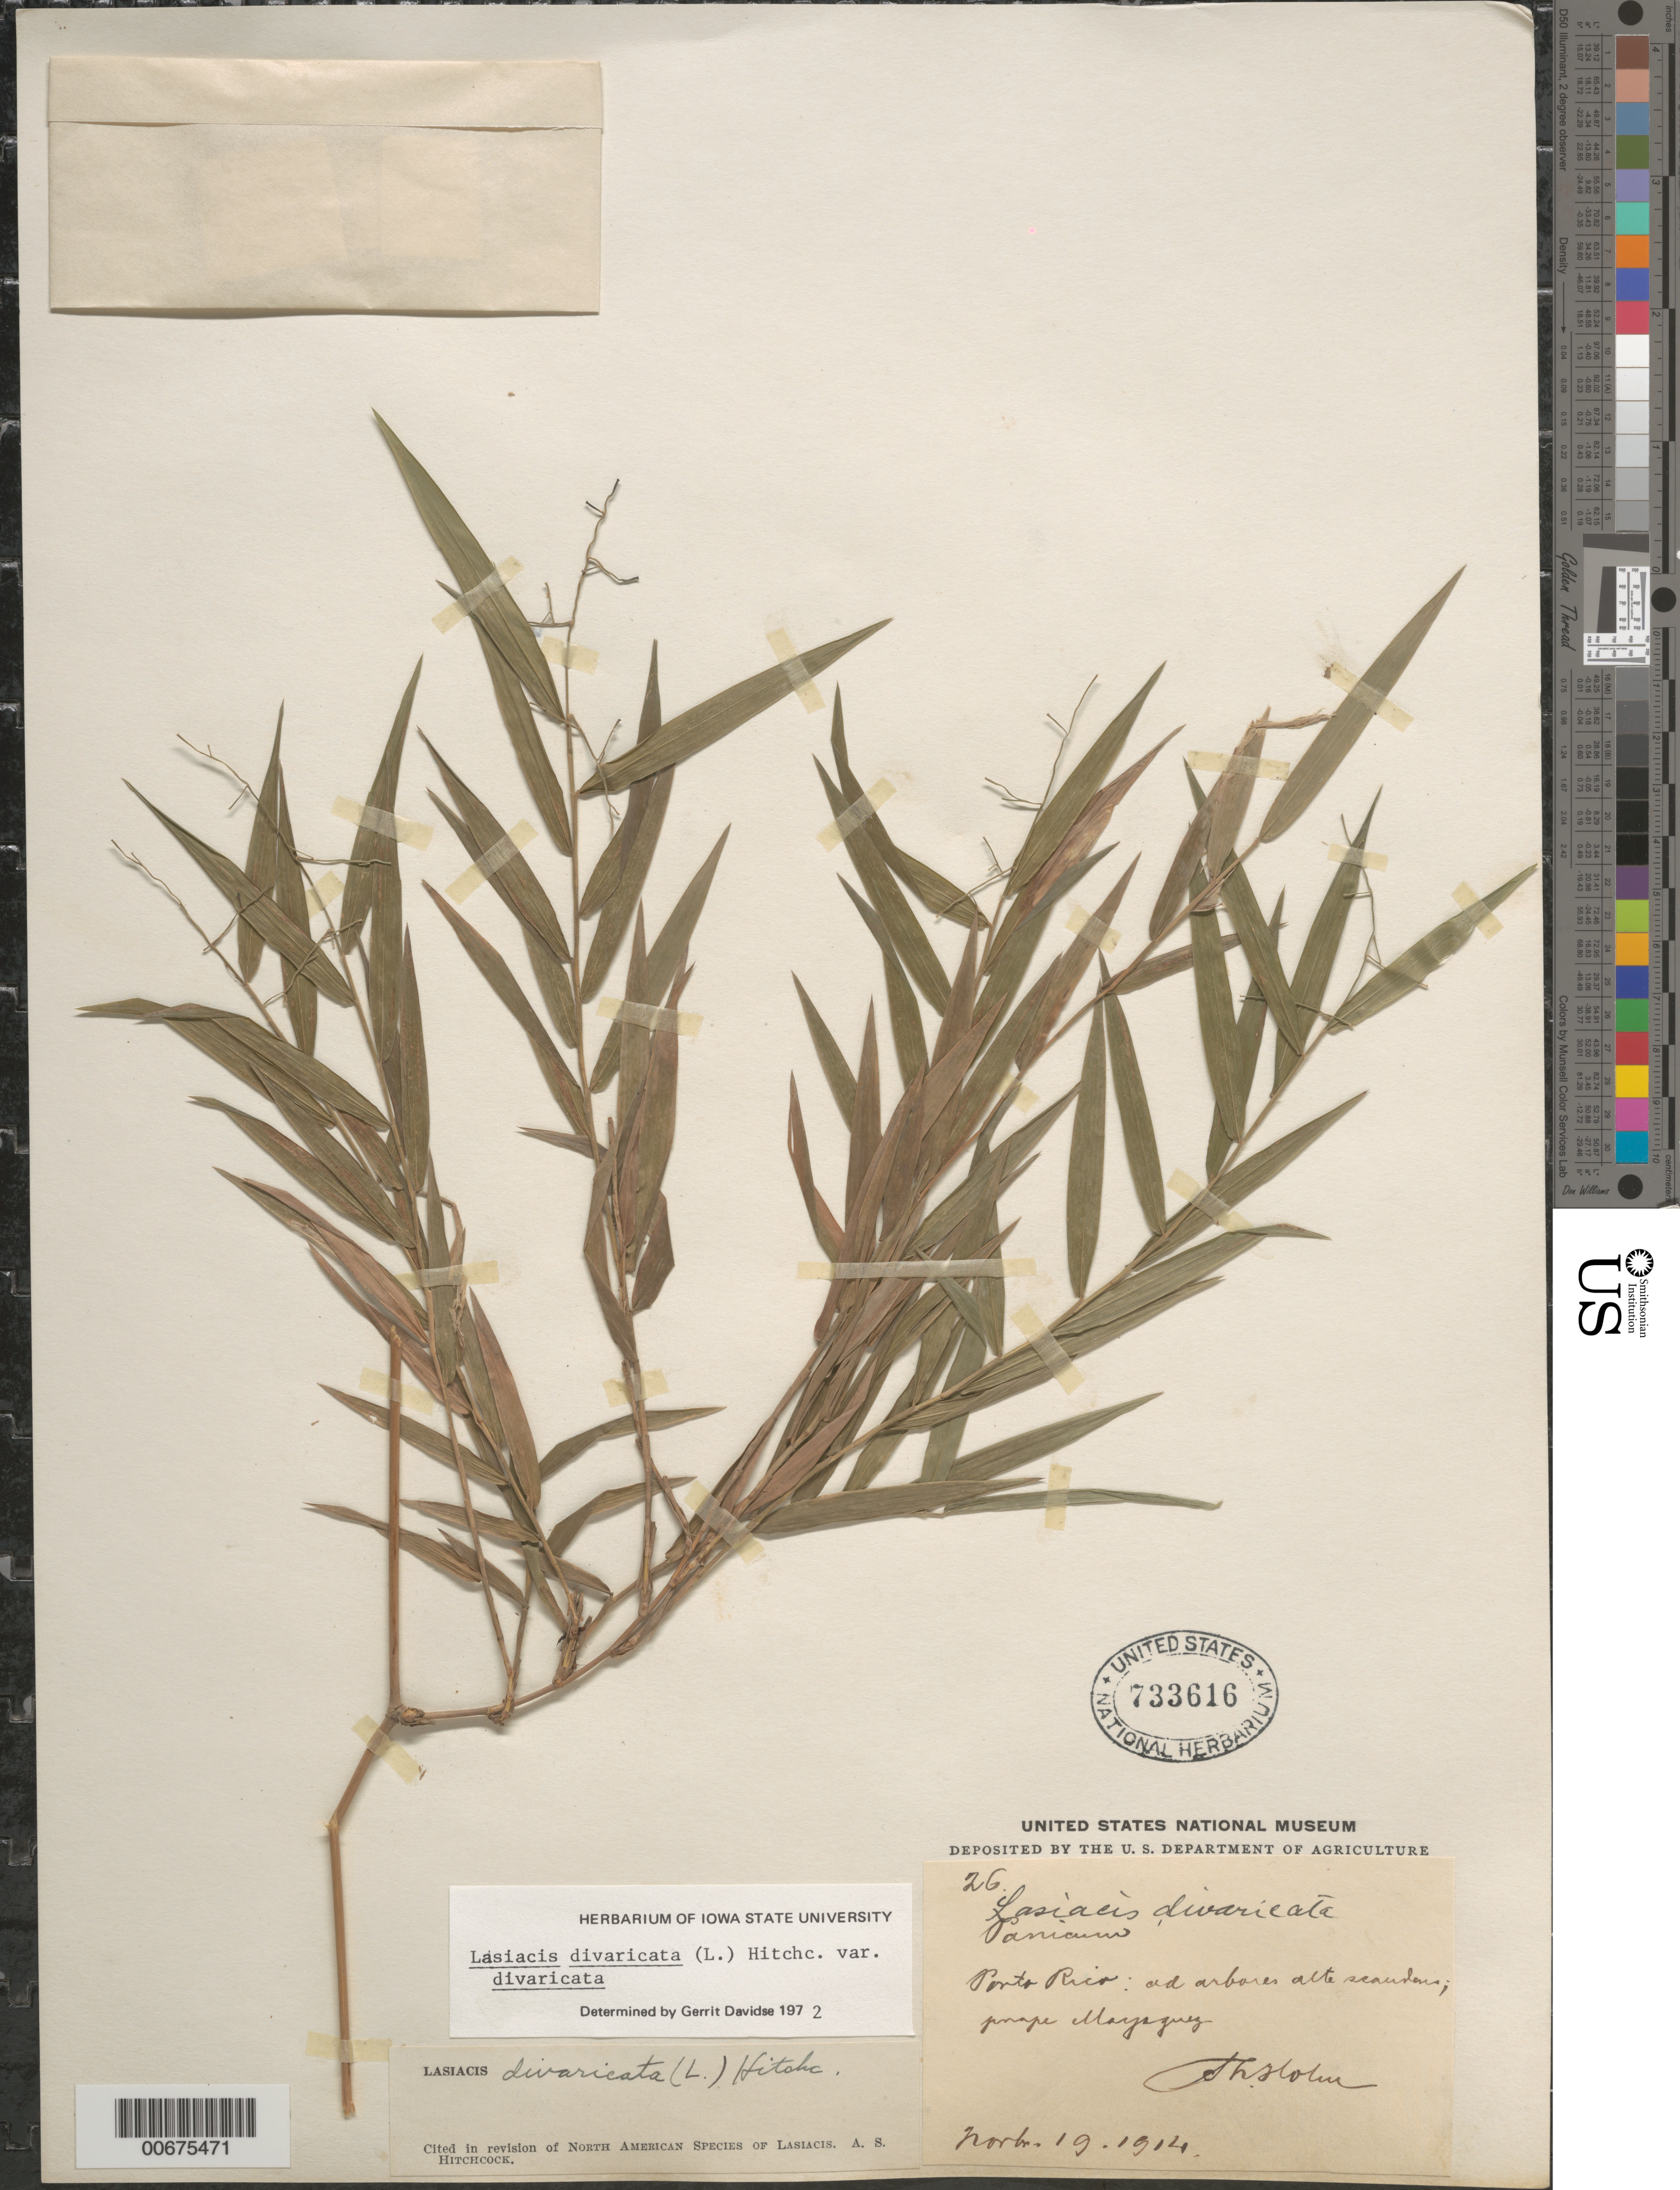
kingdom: Plantae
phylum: Tracheophyta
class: Liliopsida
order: Poales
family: Poaceae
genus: Lasiacis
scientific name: Lasiacis divaricata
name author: (L.) Hitchc.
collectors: T. H. Holm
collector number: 26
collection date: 1914-11-19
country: Puerto Rico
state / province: Mayagüez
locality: Porto Rico: ad arbores alte scandens; prope Mayaguez.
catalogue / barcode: US 733616